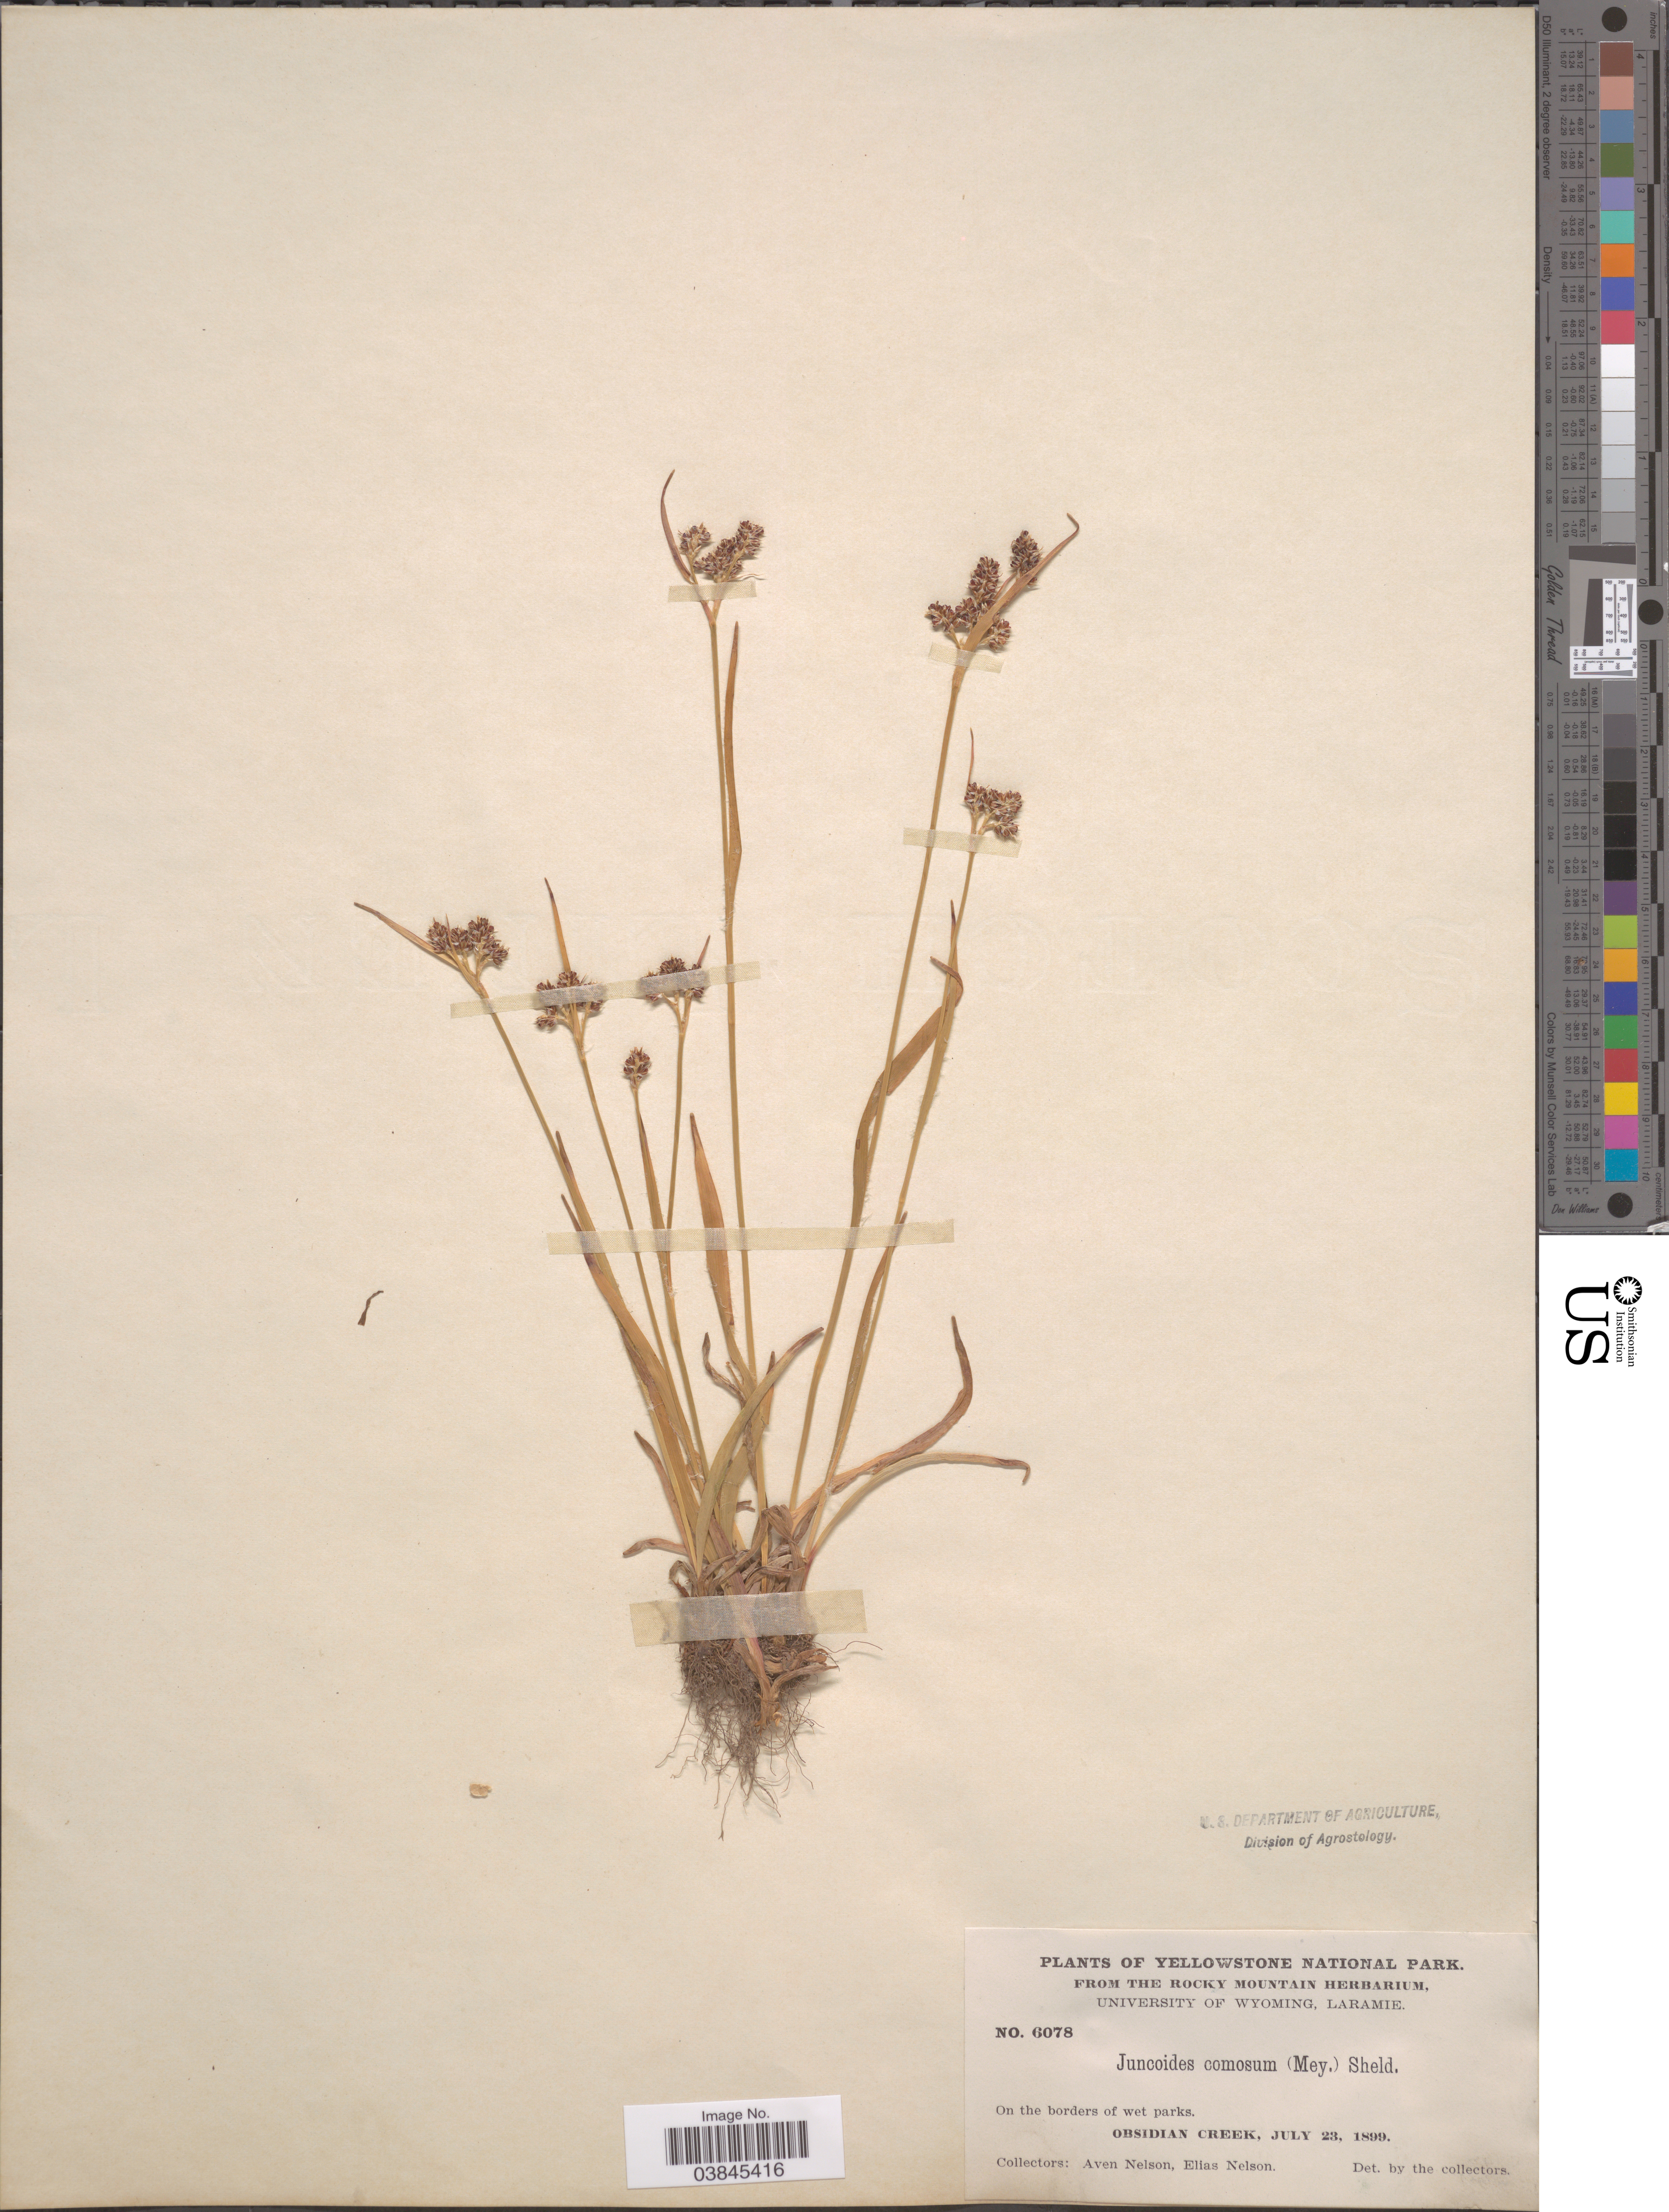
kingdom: Plantae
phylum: Tracheophyta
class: Liliopsida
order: Poales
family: Juncaceae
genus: Luzula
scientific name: Luzula campestris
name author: (L.) DC.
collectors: A. Nelson & E. Nelson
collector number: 6078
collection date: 1899-07-23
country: United States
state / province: Wyoming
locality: Yellowstone National Park. Obsidian Creek.